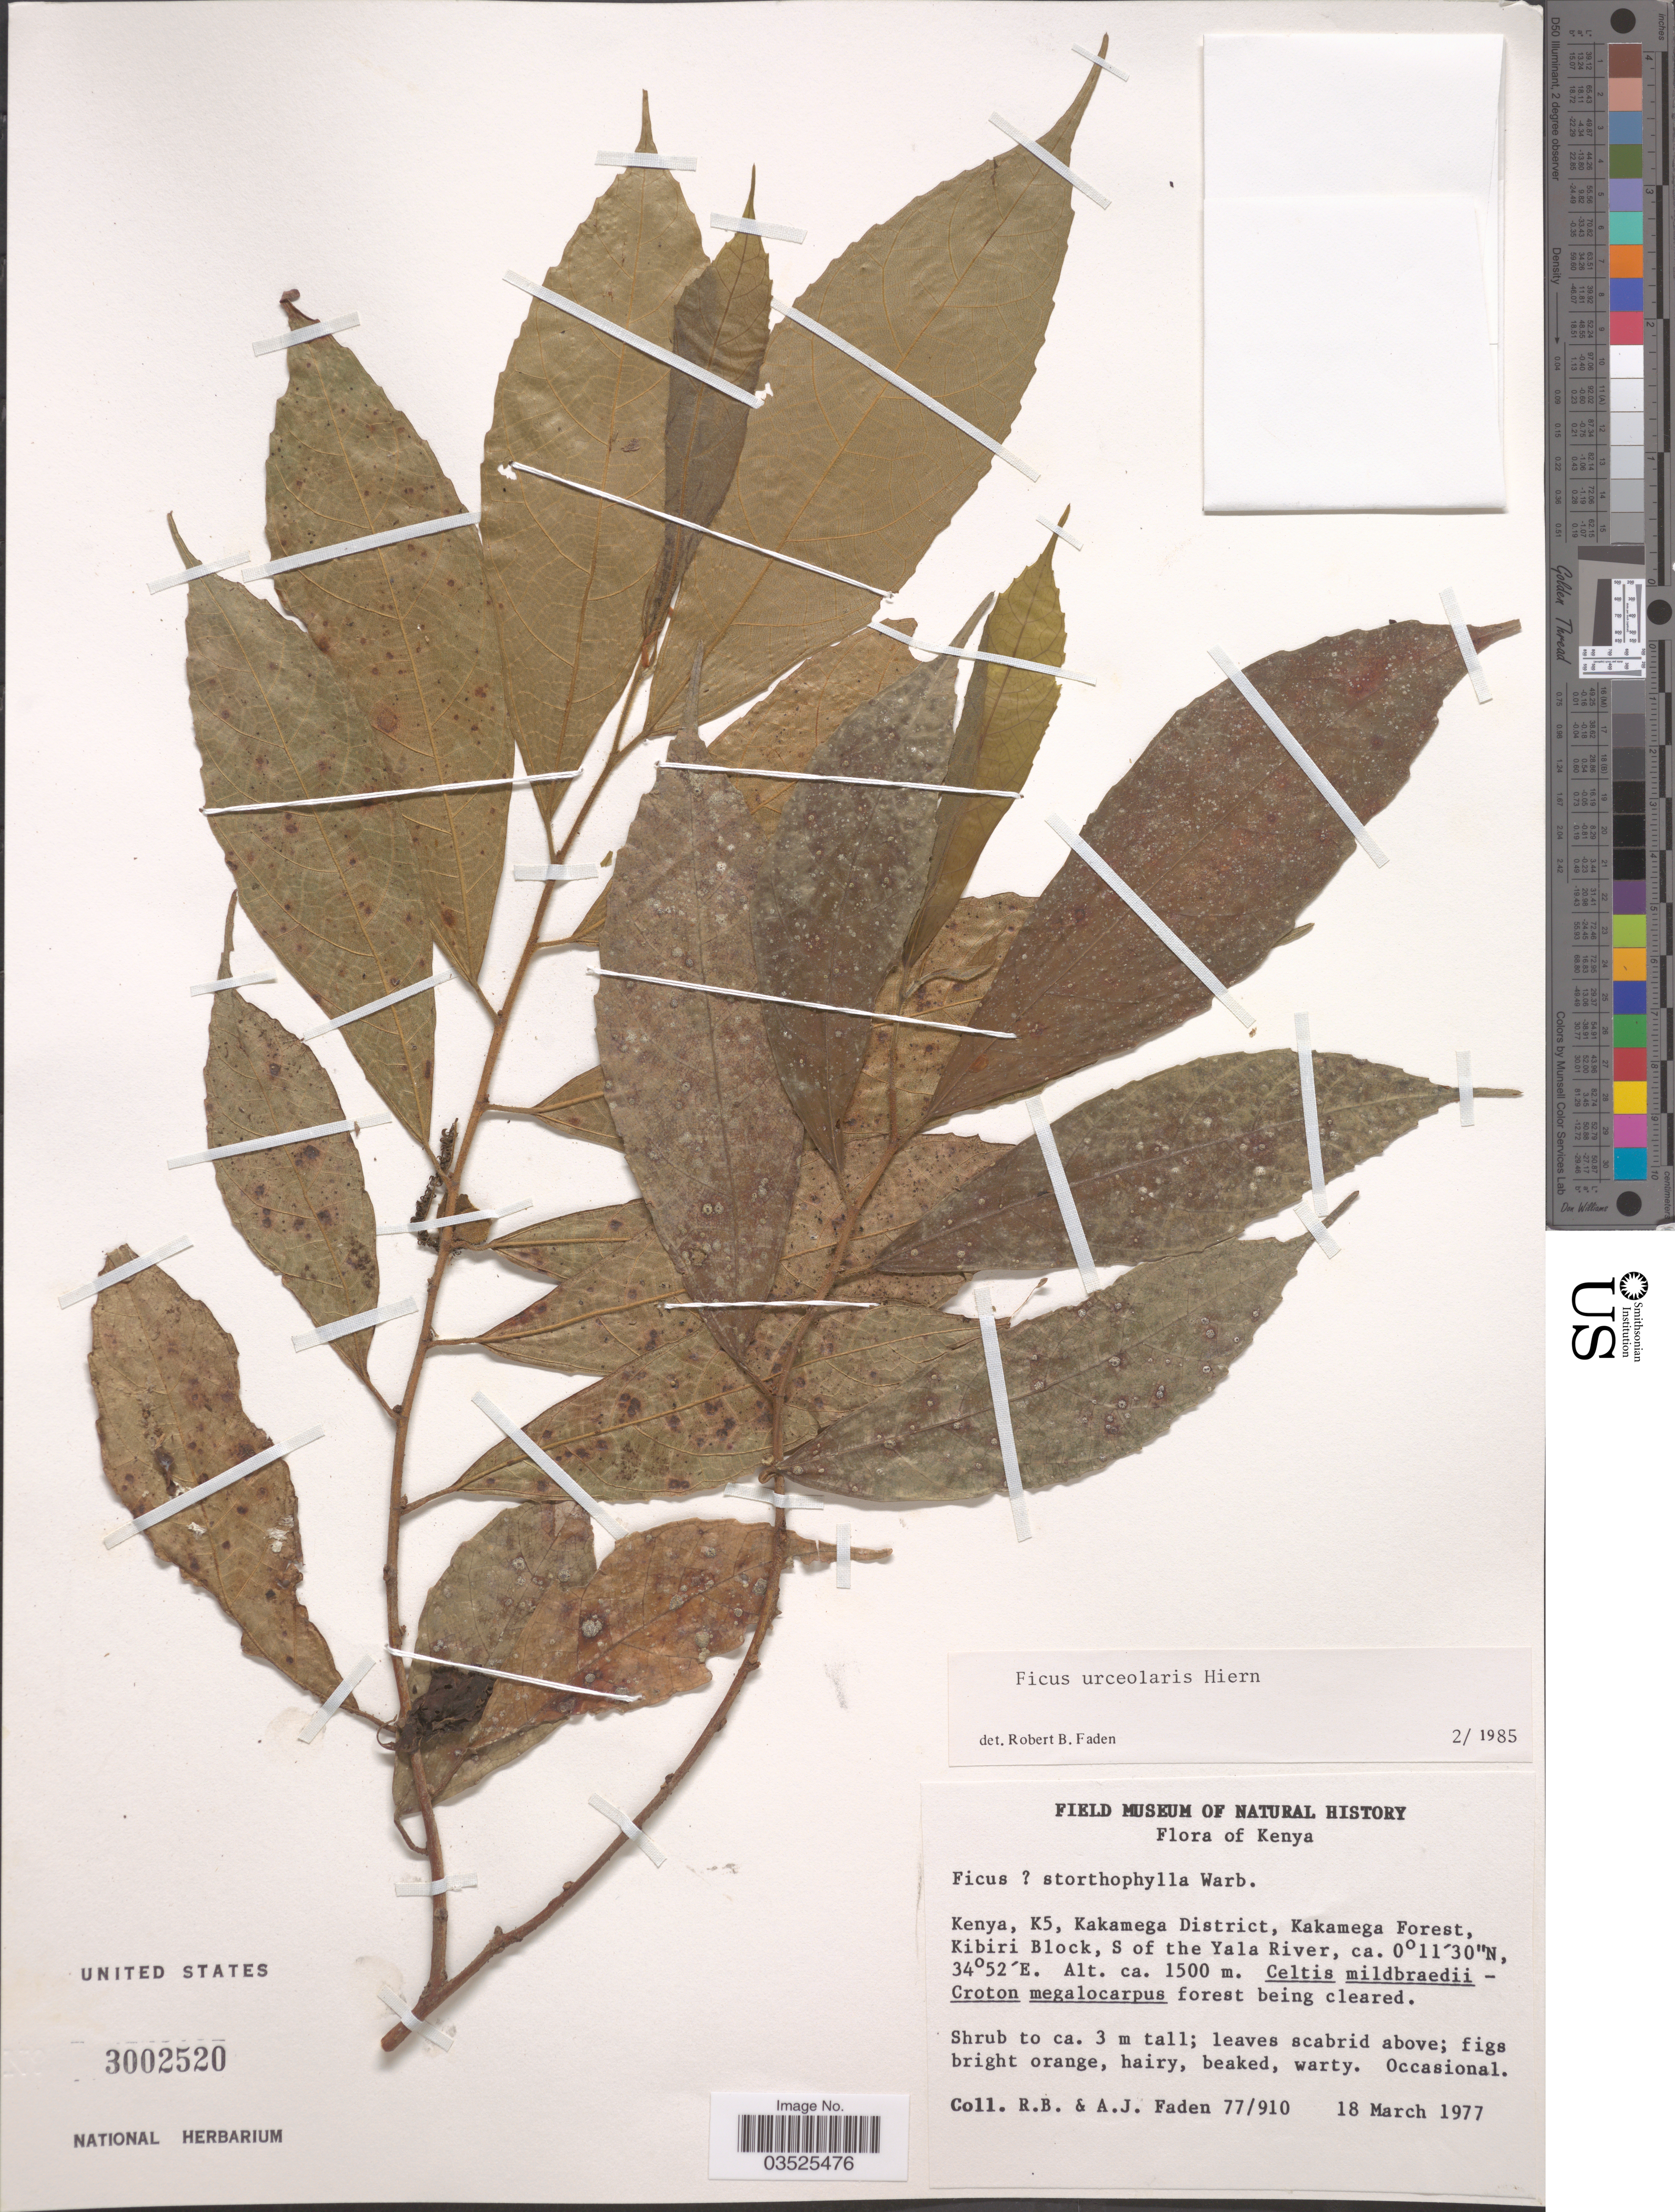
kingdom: Plantae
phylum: Tracheophyta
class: Magnoliopsida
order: Rosales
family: Moraceae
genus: Ficus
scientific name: Ficus urceolaris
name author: Welw. ex Hiern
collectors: R. B. Faden & A. J. Faden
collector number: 77/910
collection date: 1977-03-18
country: Kenya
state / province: Kakamega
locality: K5, Kakamega District, Kakamega Forest, Kibiri Block, S of the Yala River.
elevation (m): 1500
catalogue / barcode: US 3002520